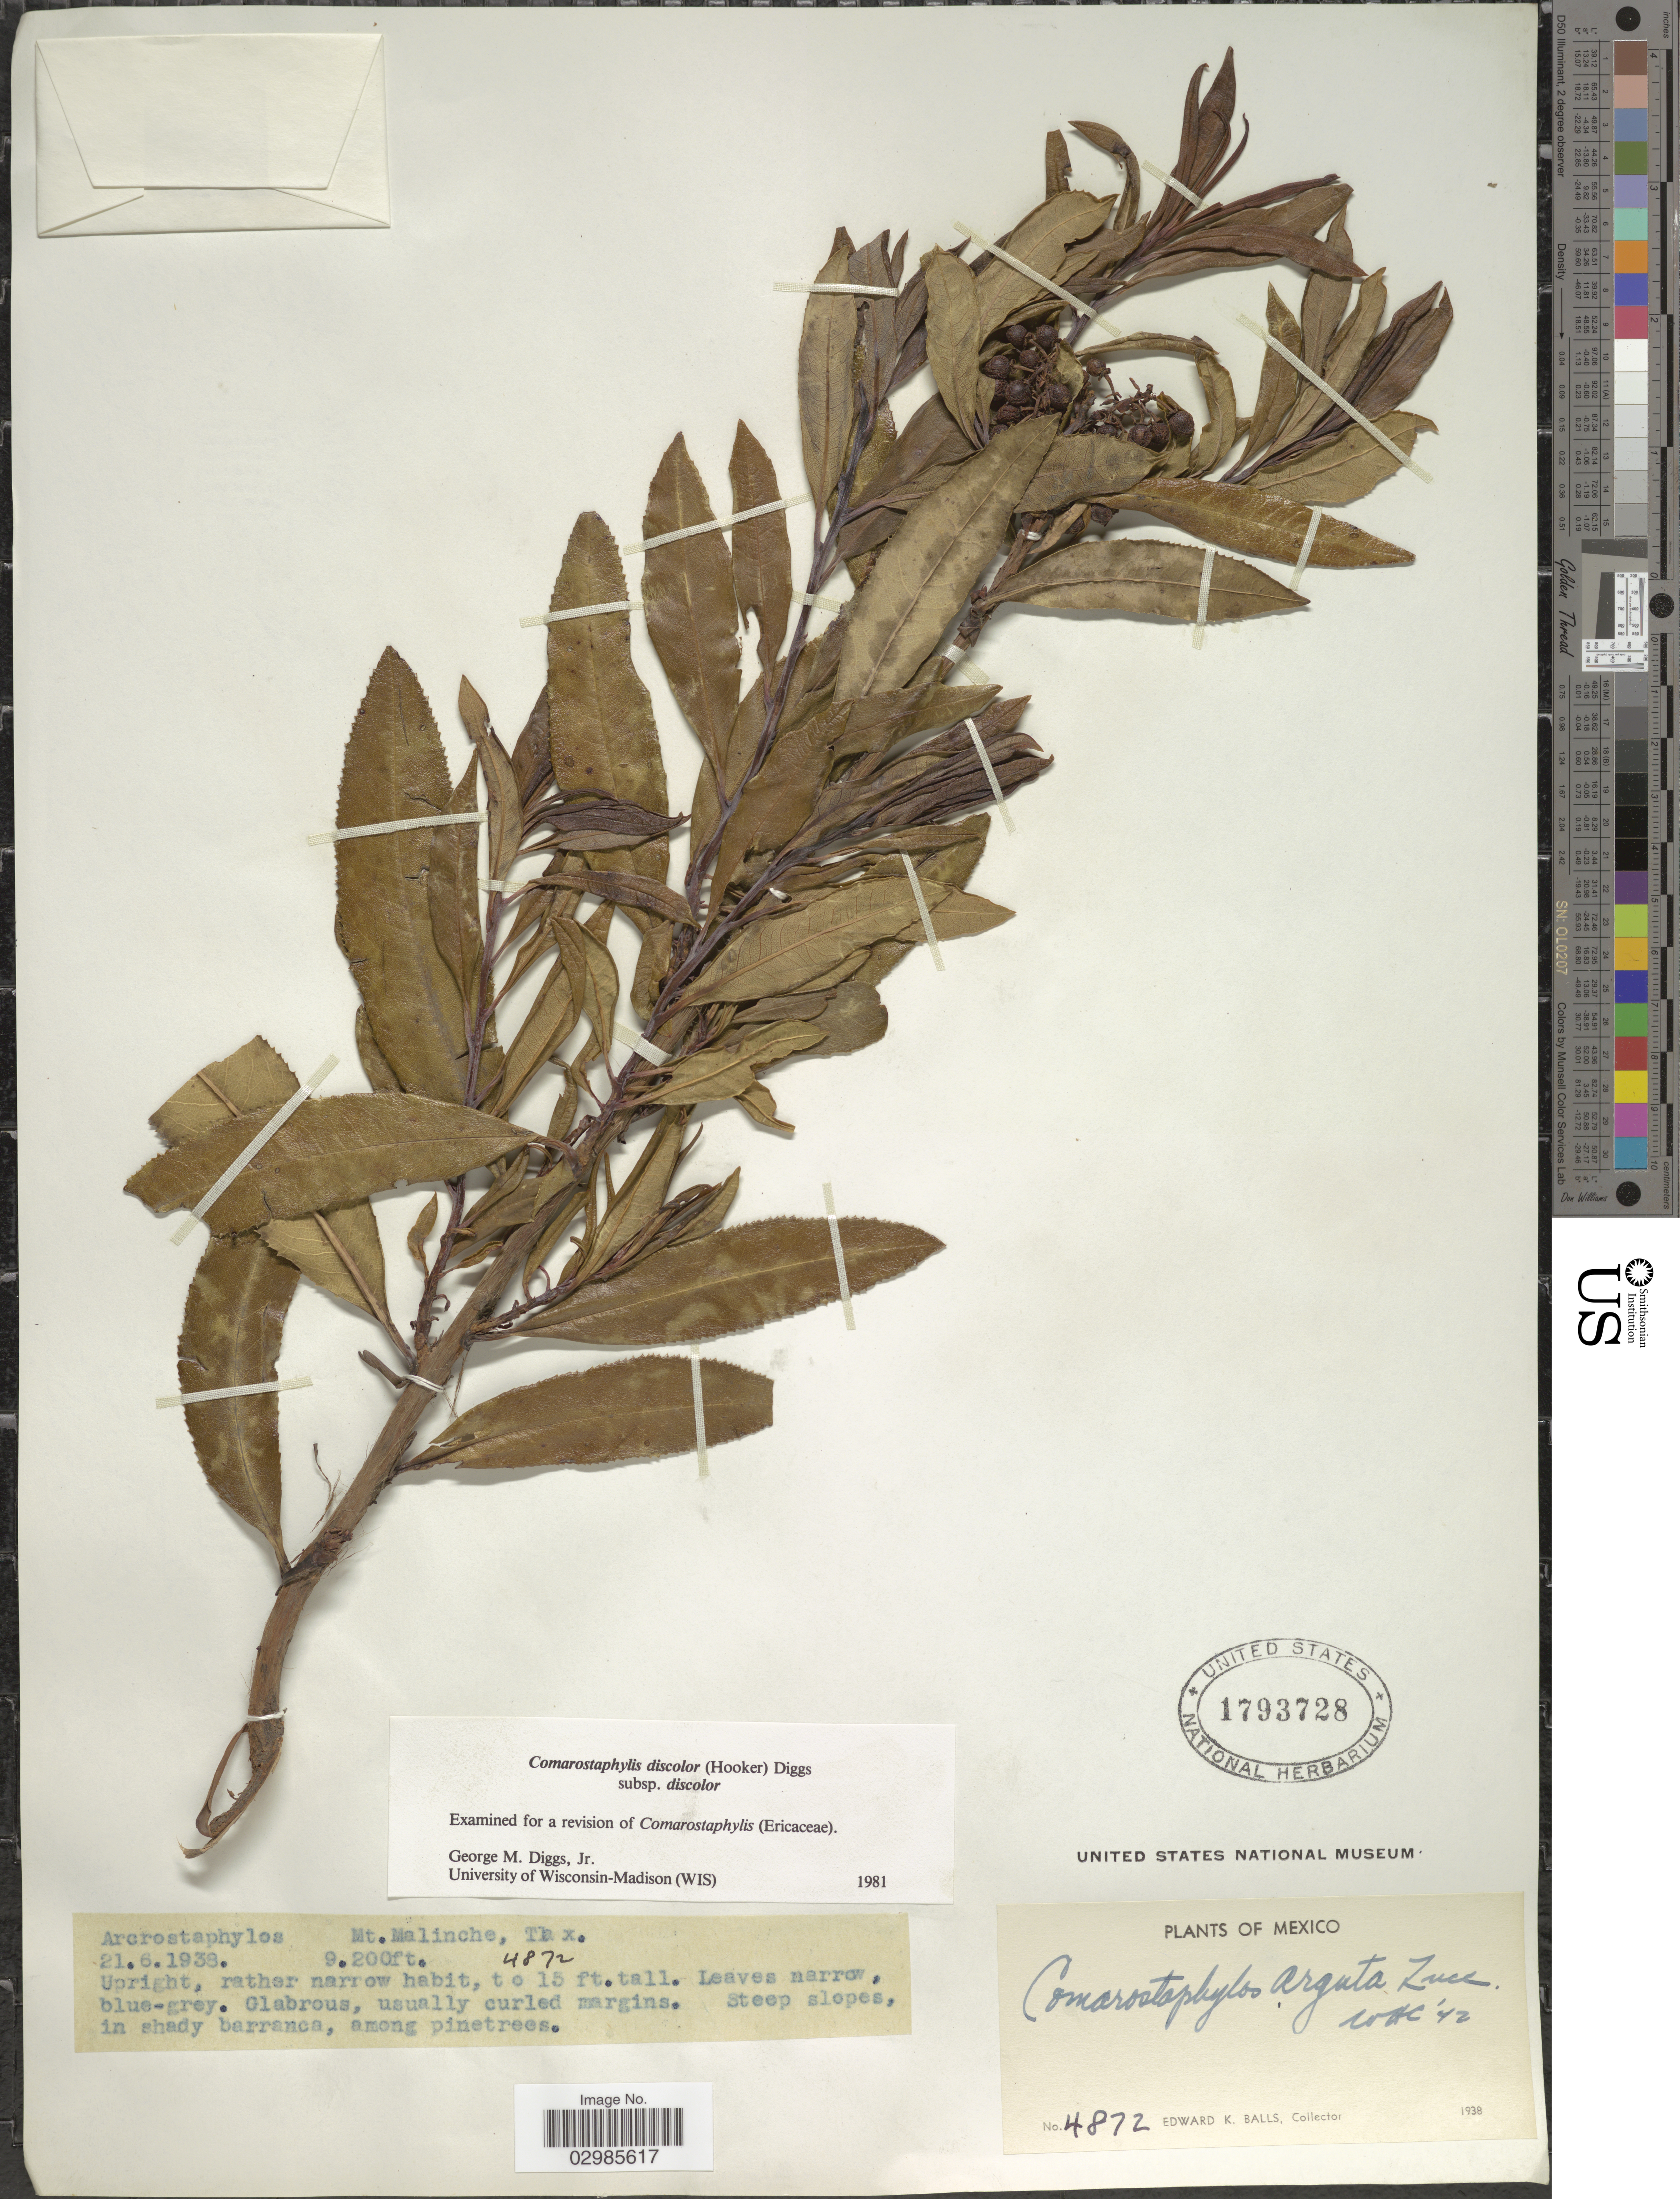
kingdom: Plantae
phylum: Tracheophyta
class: Magnoliopsida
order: Ericales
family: Ericaceae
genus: Comarostaphylis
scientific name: Comarostaphylis discolor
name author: (Hook.) Diggs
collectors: E. K. Balls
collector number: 4872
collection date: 1938-06-21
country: Mexico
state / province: Tlaxcala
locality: Mt. Malinche, Tlax.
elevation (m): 2804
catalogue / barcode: US 1793728